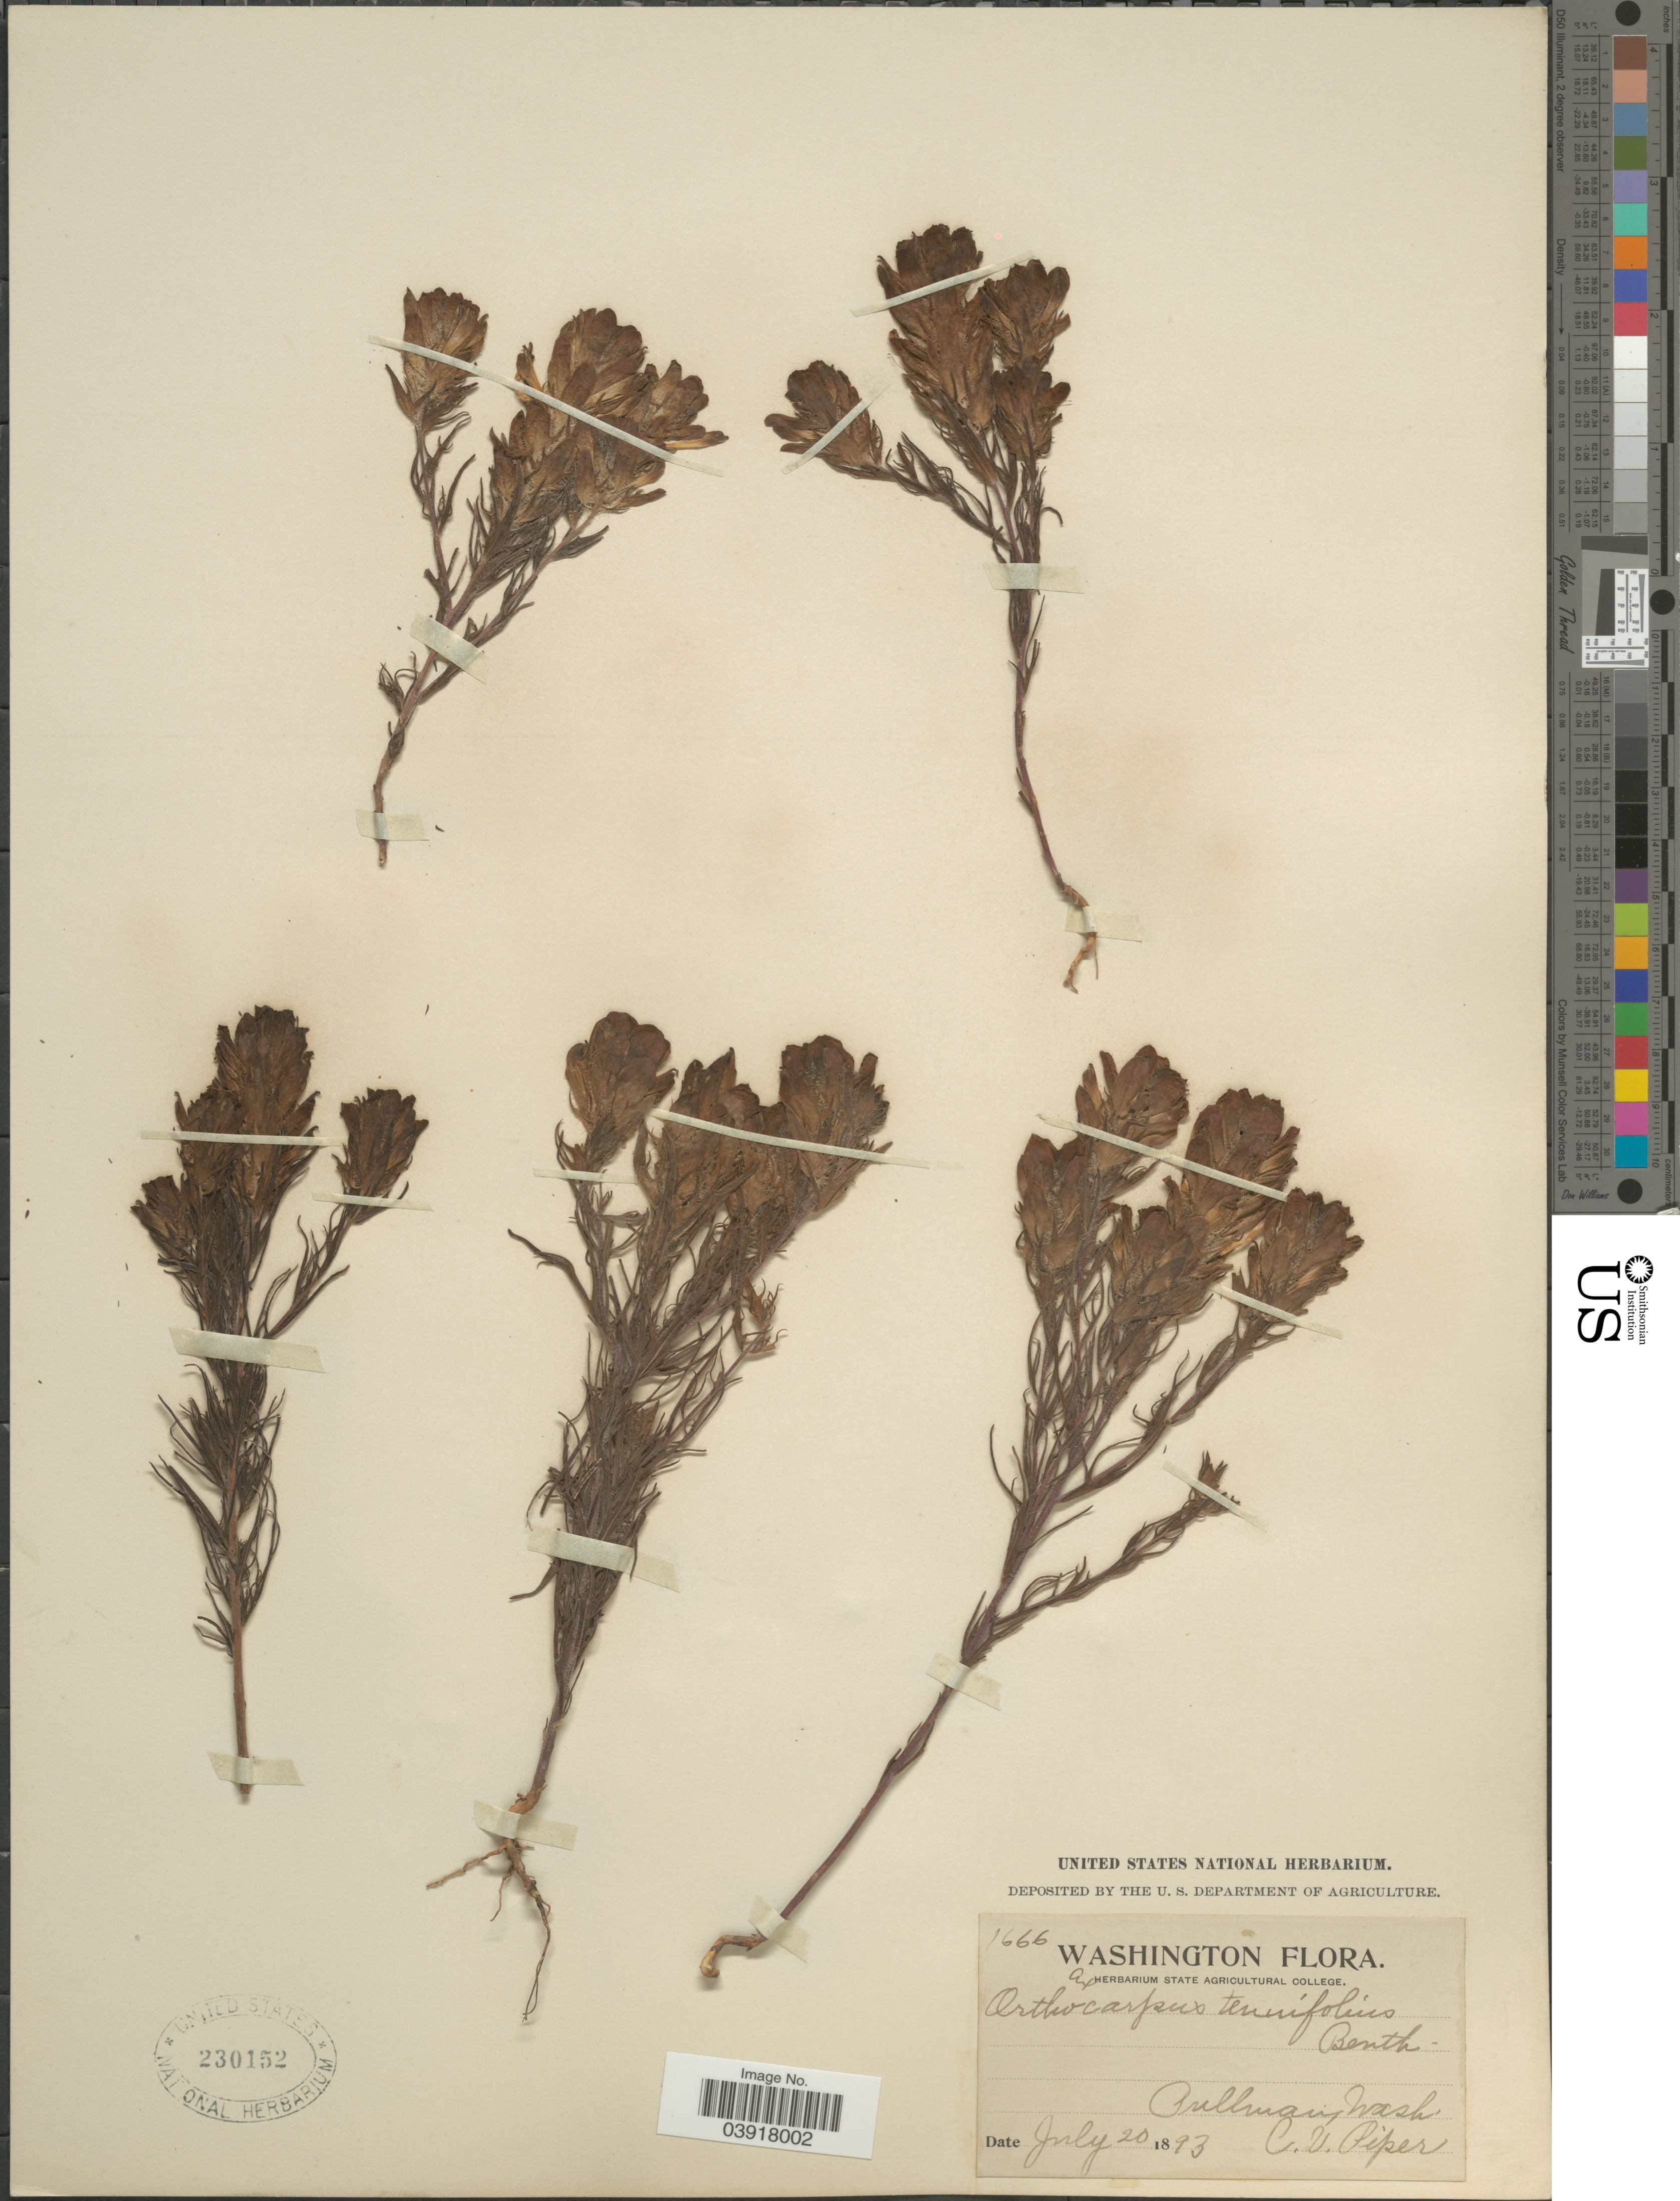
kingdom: Plantae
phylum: Tracheophyta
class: Magnoliopsida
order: Lamiales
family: Orobanchaceae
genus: Orthocarpus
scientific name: Orthocarpus tenuifolius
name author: (Pursh) Benth.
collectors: C. V. Piper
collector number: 1666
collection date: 1893-07-20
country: United States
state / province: Washington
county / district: Whitman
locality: Pullman.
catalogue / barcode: US 230152